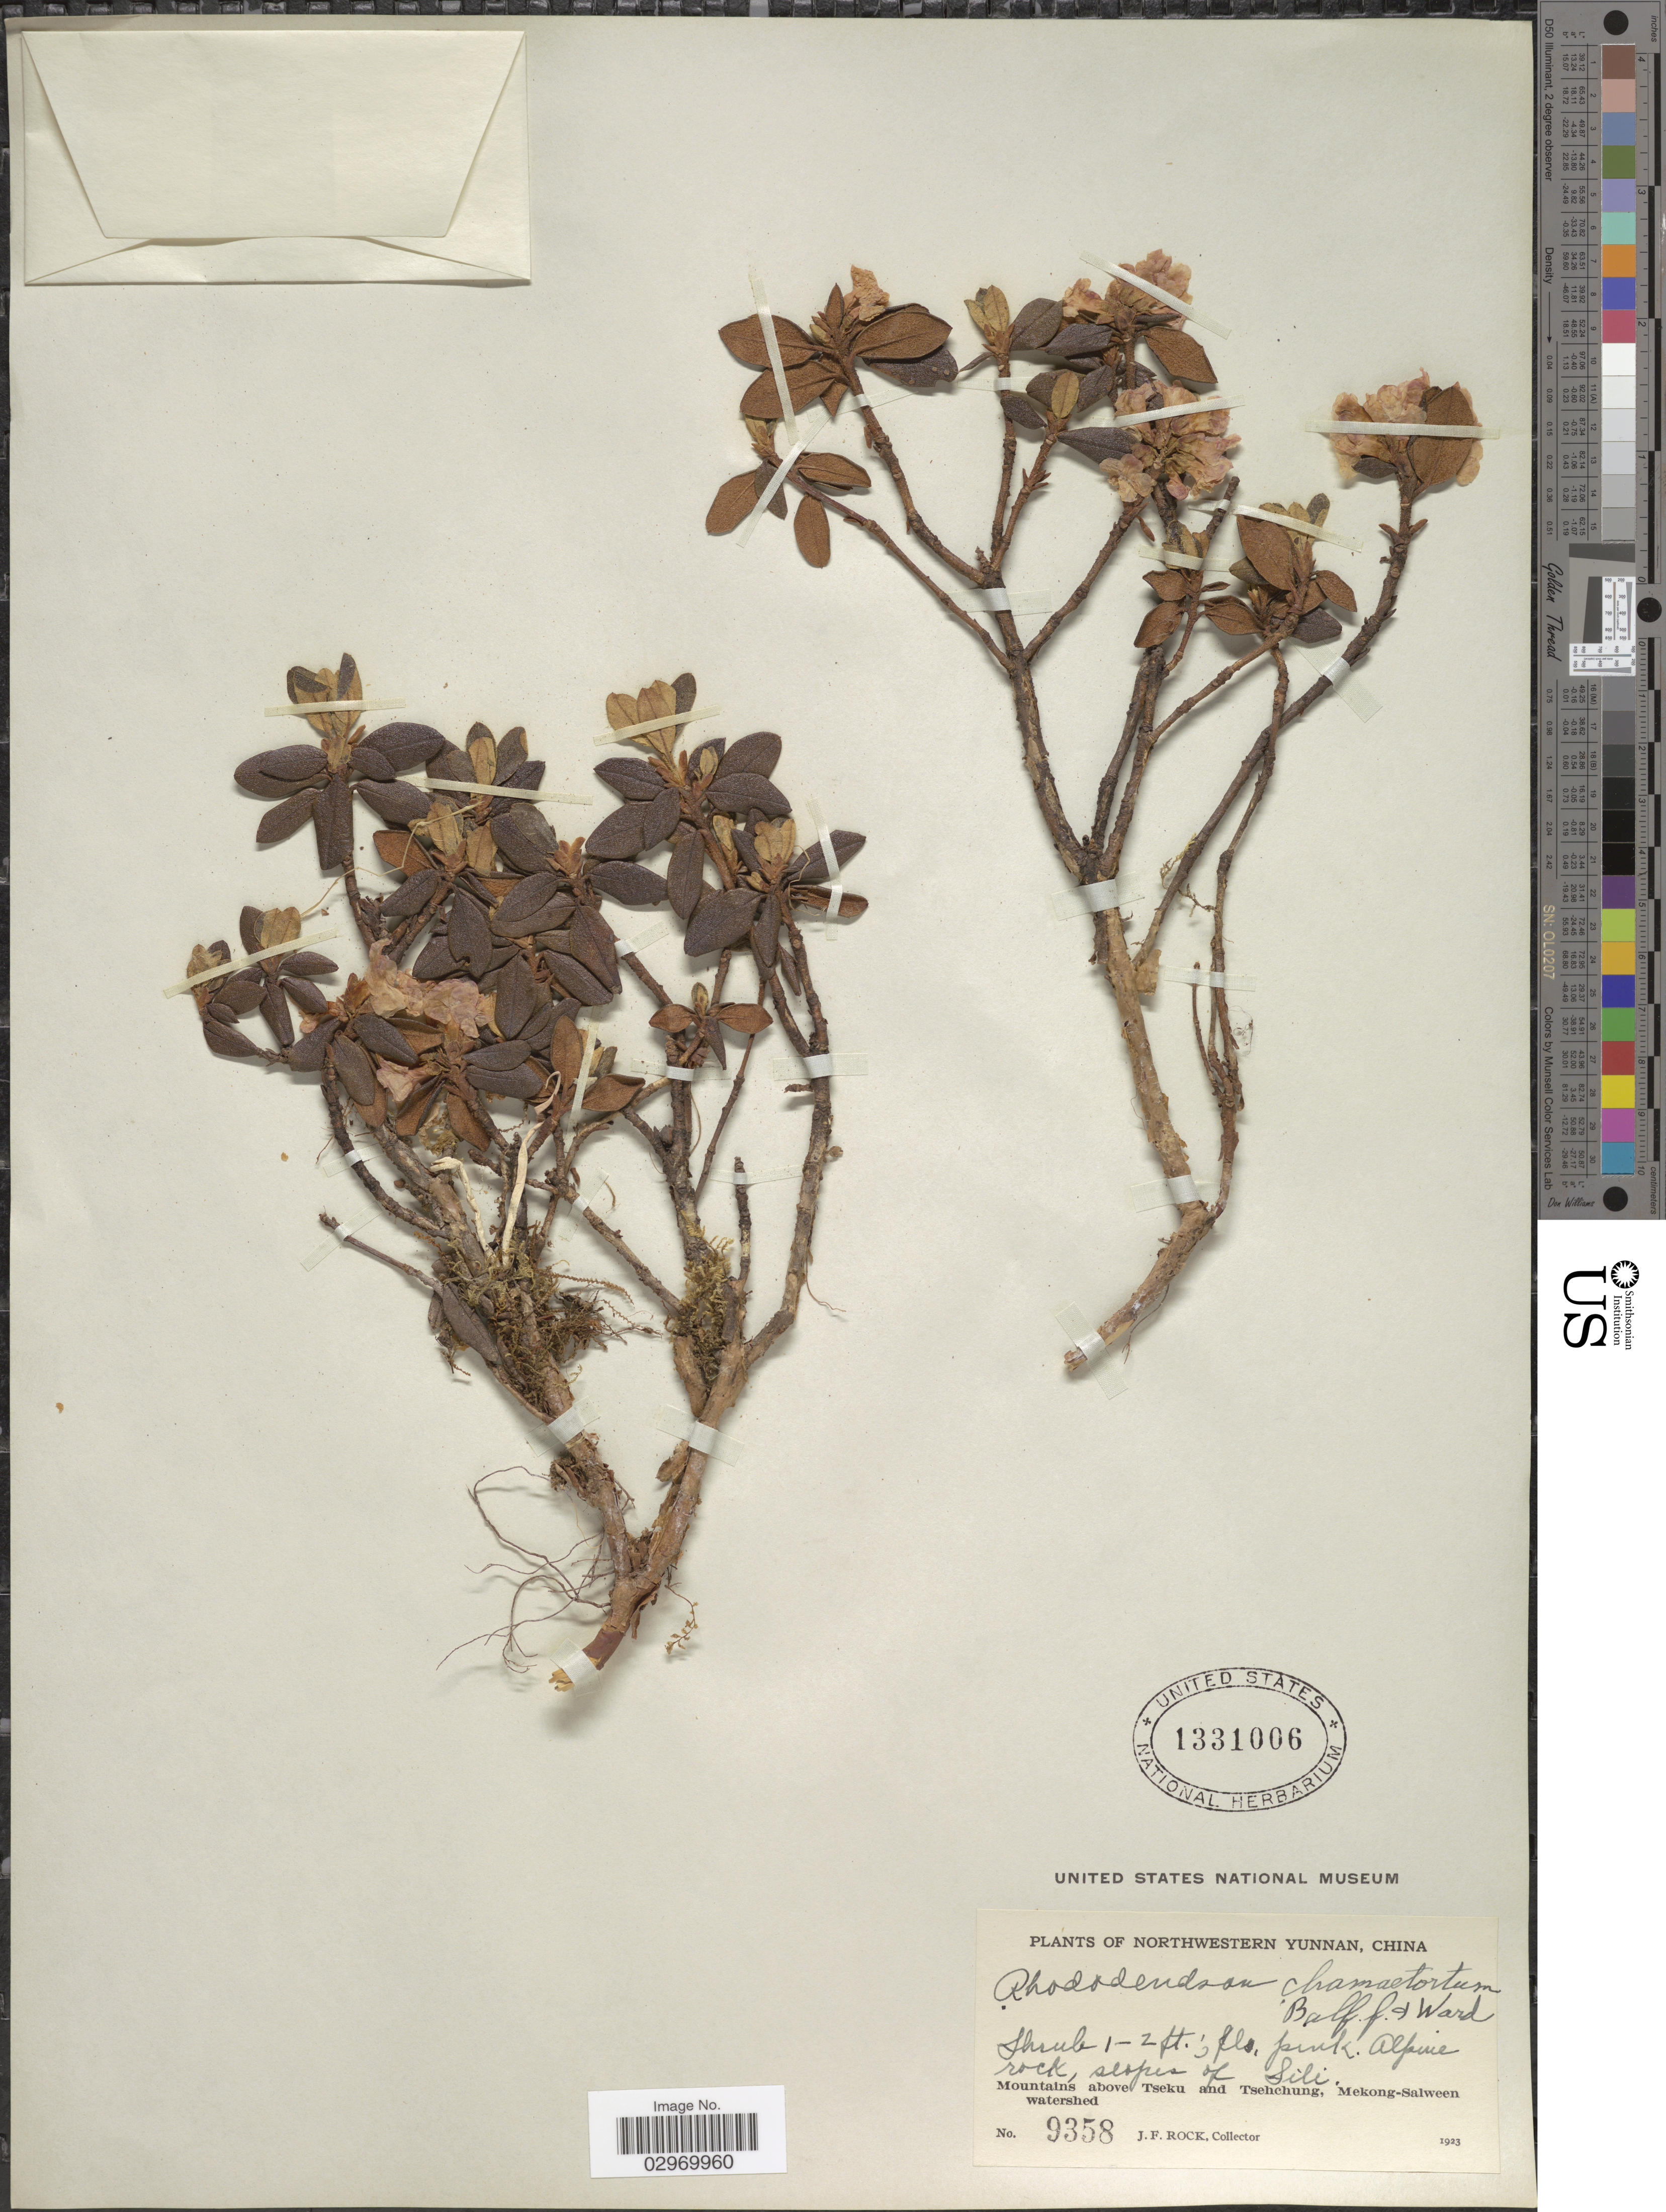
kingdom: Plantae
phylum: Tracheophyta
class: Magnoliopsida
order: Ericales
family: Ericaceae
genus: Rhododendron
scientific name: Rhododendron chamaetortum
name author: Balf. f. & Kingdon-Ward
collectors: J. Rock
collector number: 9358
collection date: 1923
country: China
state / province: Yunnan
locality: Northwestern Yunnan, slopes of Sili, Mountains above Tseku and Tsehchung, Mekong-Salween watershed.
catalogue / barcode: US 1331006